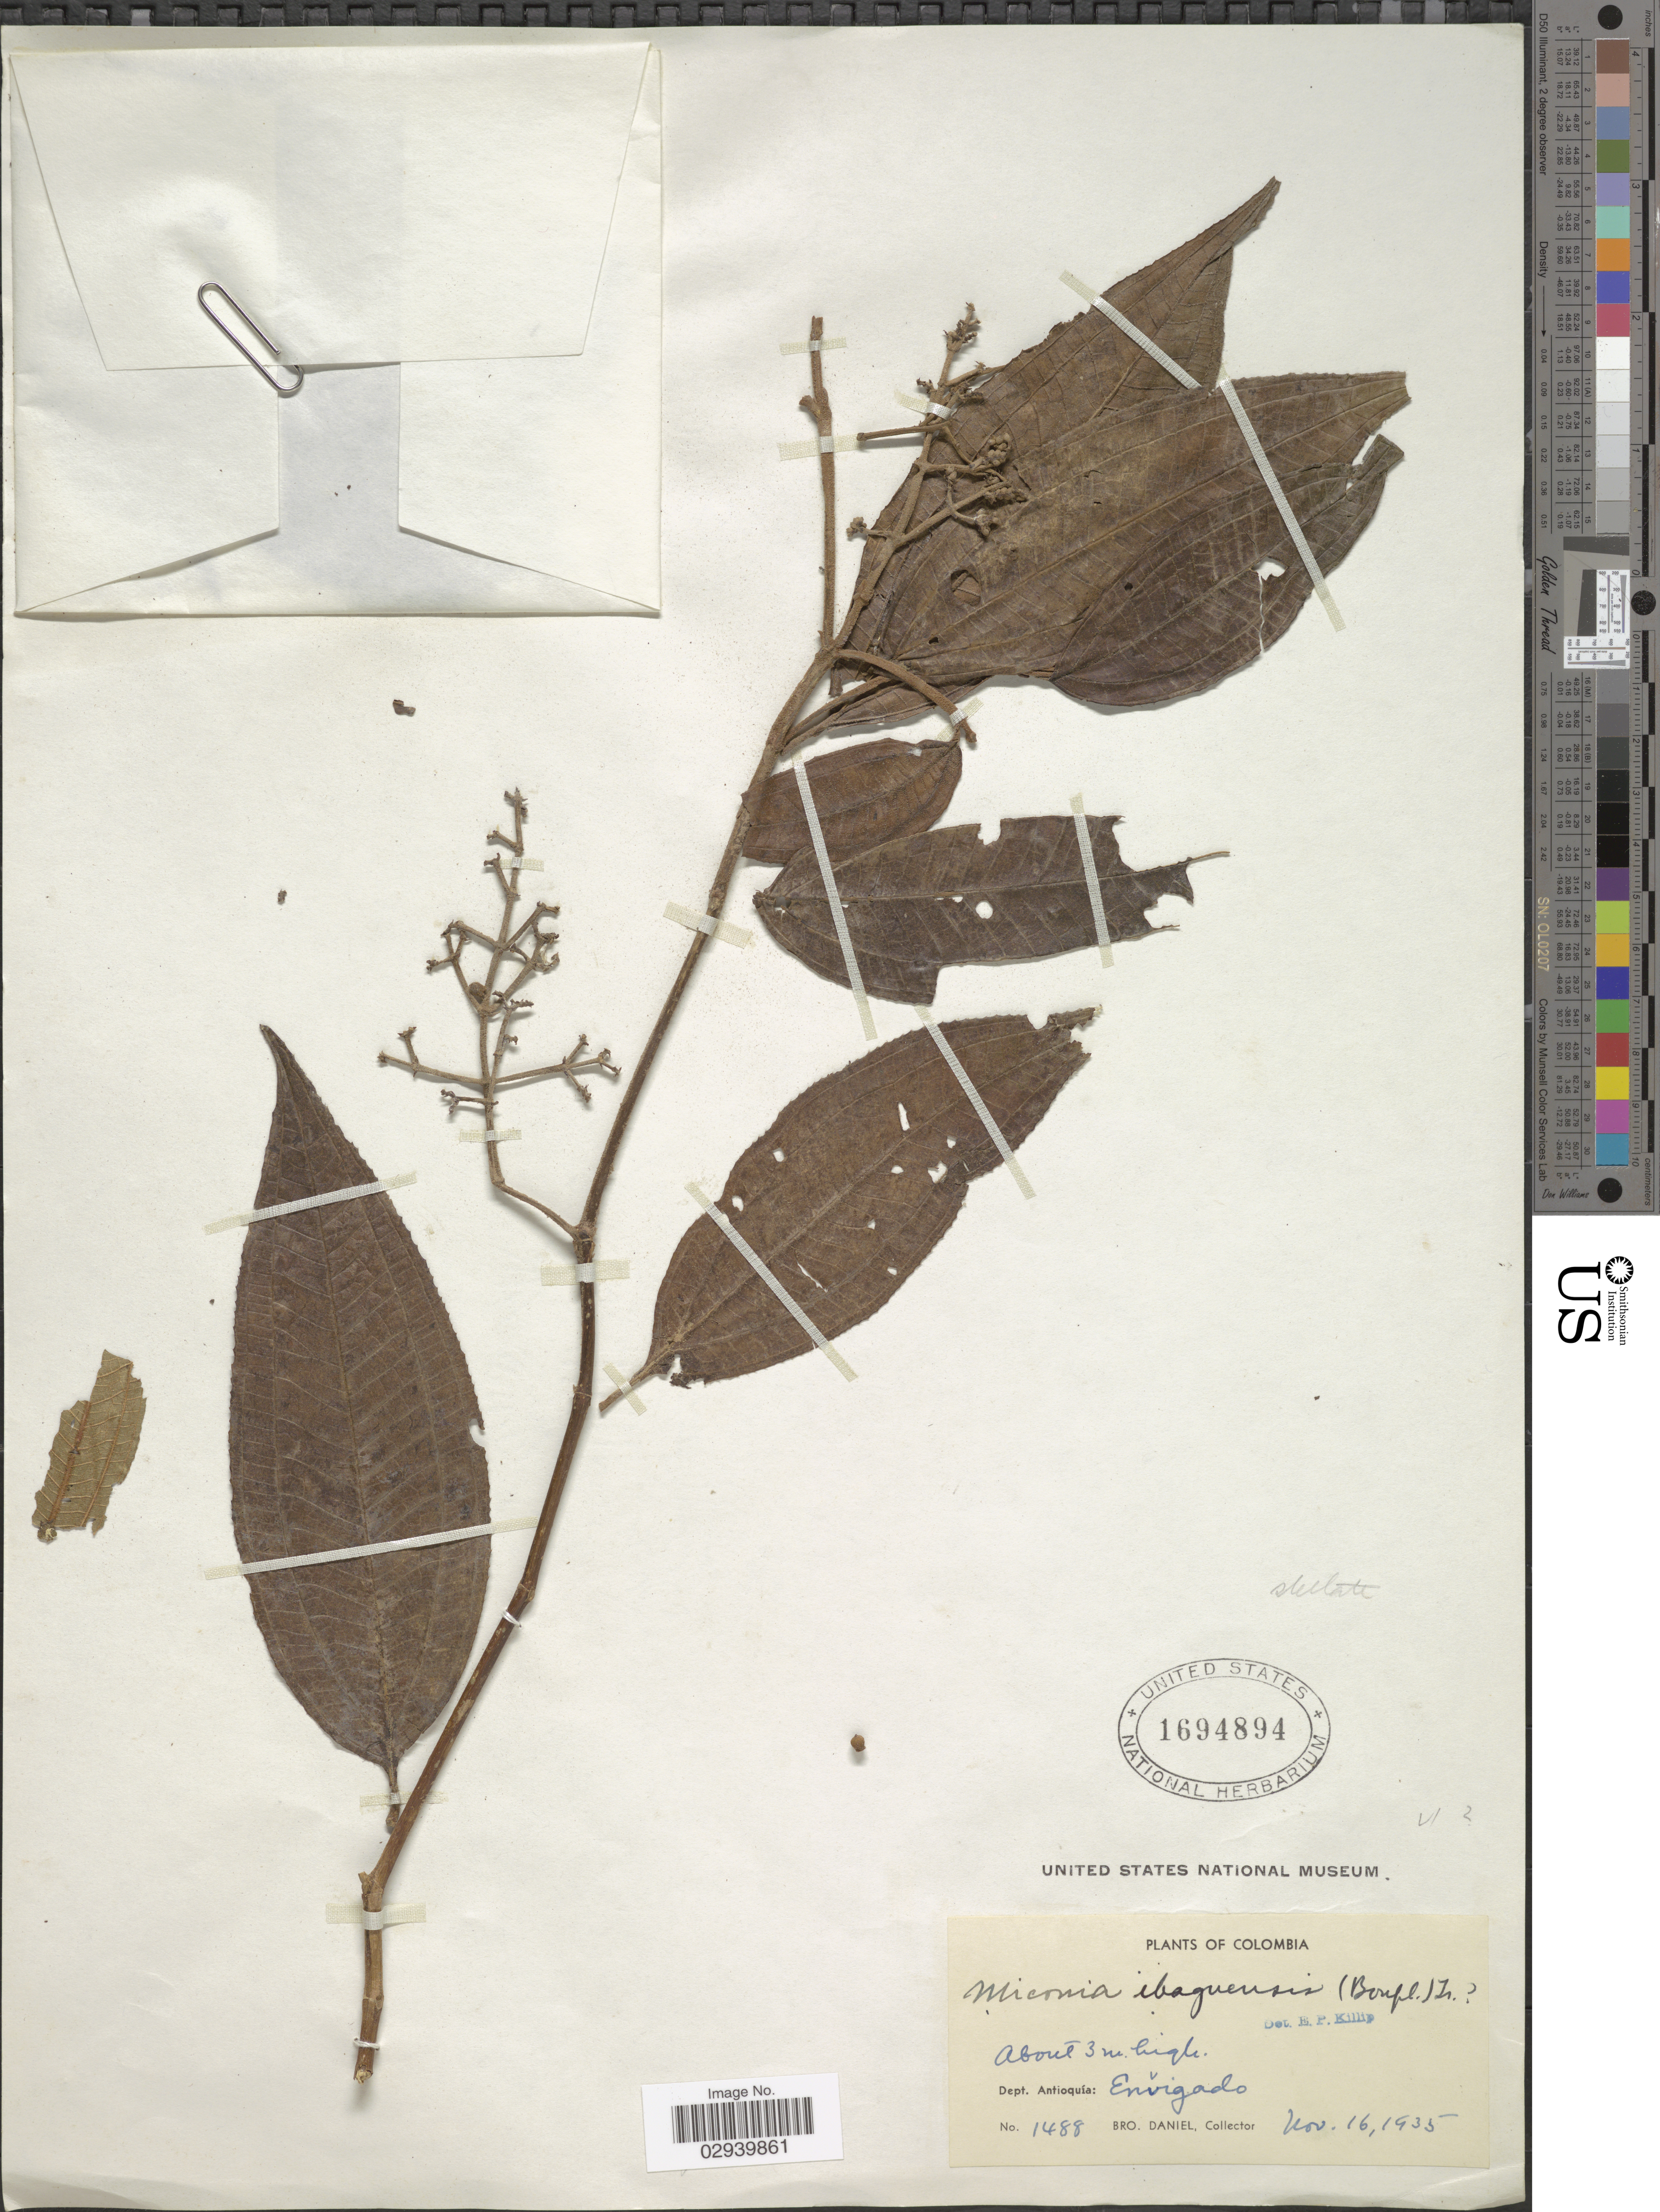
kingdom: Plantae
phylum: Tracheophyta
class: Magnoliopsida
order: Myrtales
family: Melastomataceae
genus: Miconia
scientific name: Miconia ibaguensis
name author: (Bonpl.) Triana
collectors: Bro. Daniel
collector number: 1488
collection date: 1935-11-16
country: Colombia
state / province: Antioquia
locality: Dept. Antioquía: Envigado.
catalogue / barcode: US 1694894